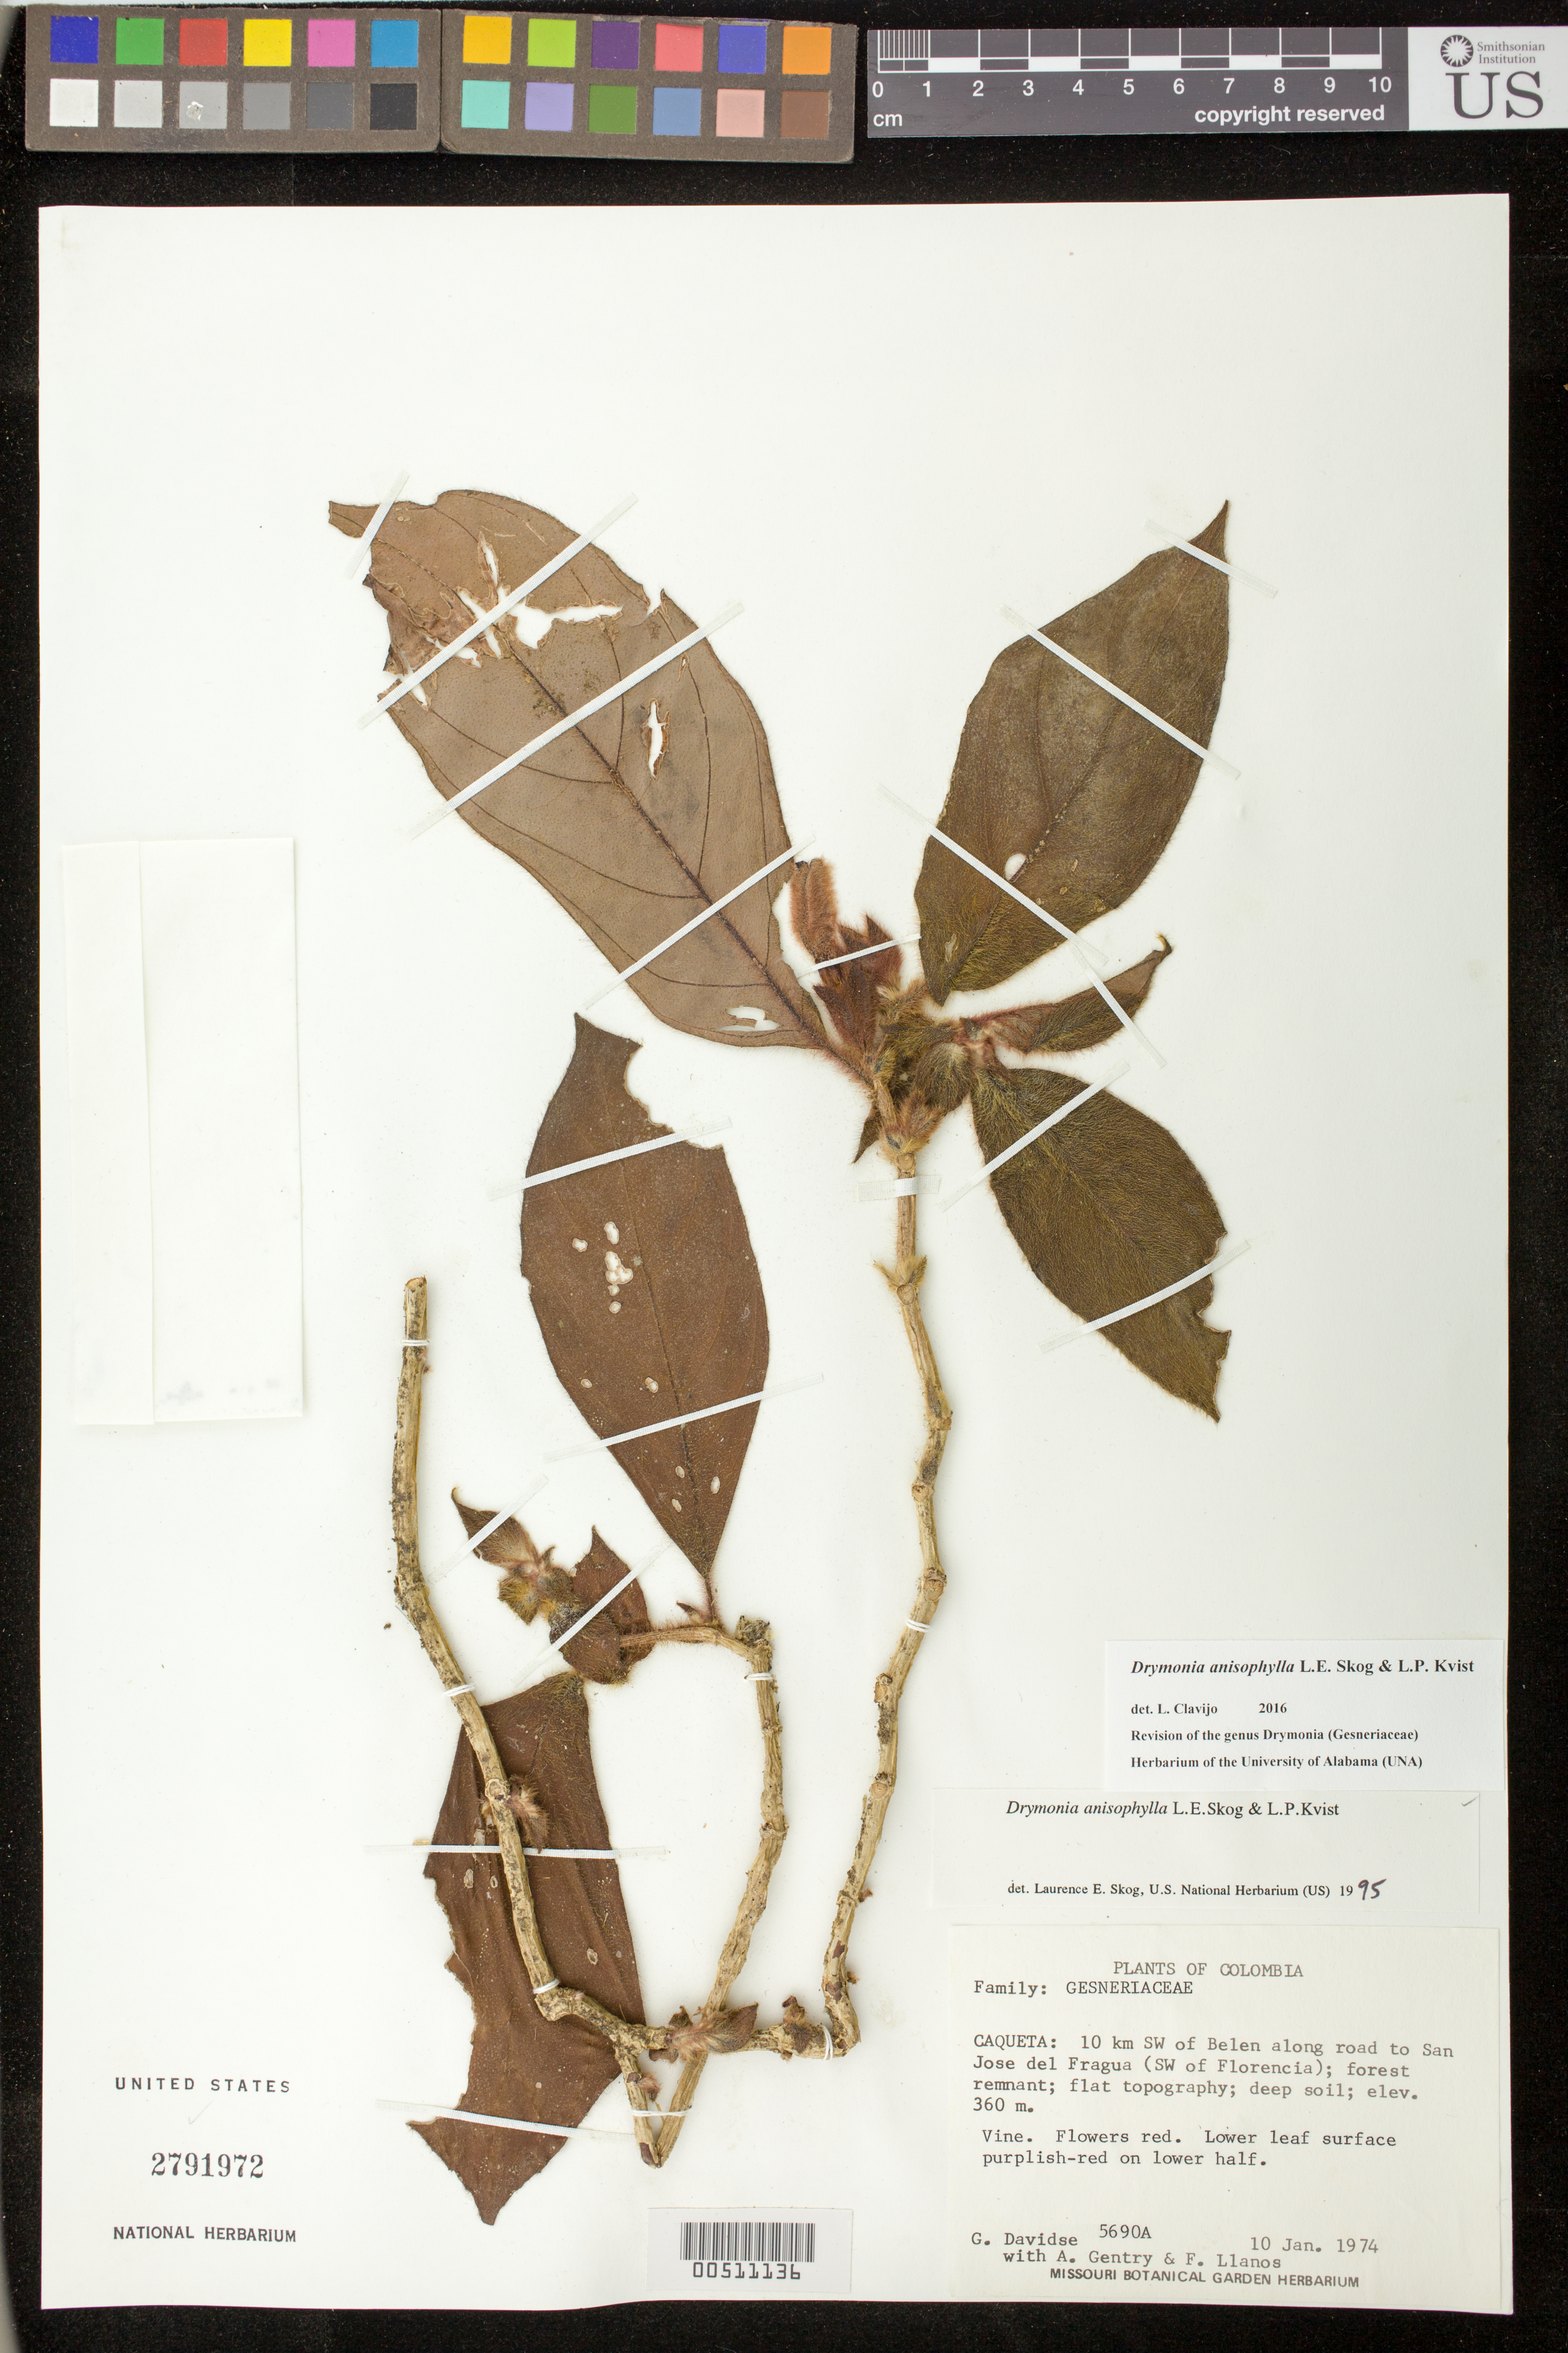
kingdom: Plantae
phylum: Tracheophyta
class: Magnoliopsida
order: Lamiales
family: Gesneriaceae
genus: Drymonia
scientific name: Drymonia anisophylla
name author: L.E. Skog & L.P. Kvist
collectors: G. Davidse, A. H. Gentry & F. Llanos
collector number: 5690 A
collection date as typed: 10 Jan 1974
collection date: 1974-01-10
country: Colombia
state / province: Caquetá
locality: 10 km SW of Belen along road to San Jose del Fragua (SW of Florencia)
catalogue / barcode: US 2791972